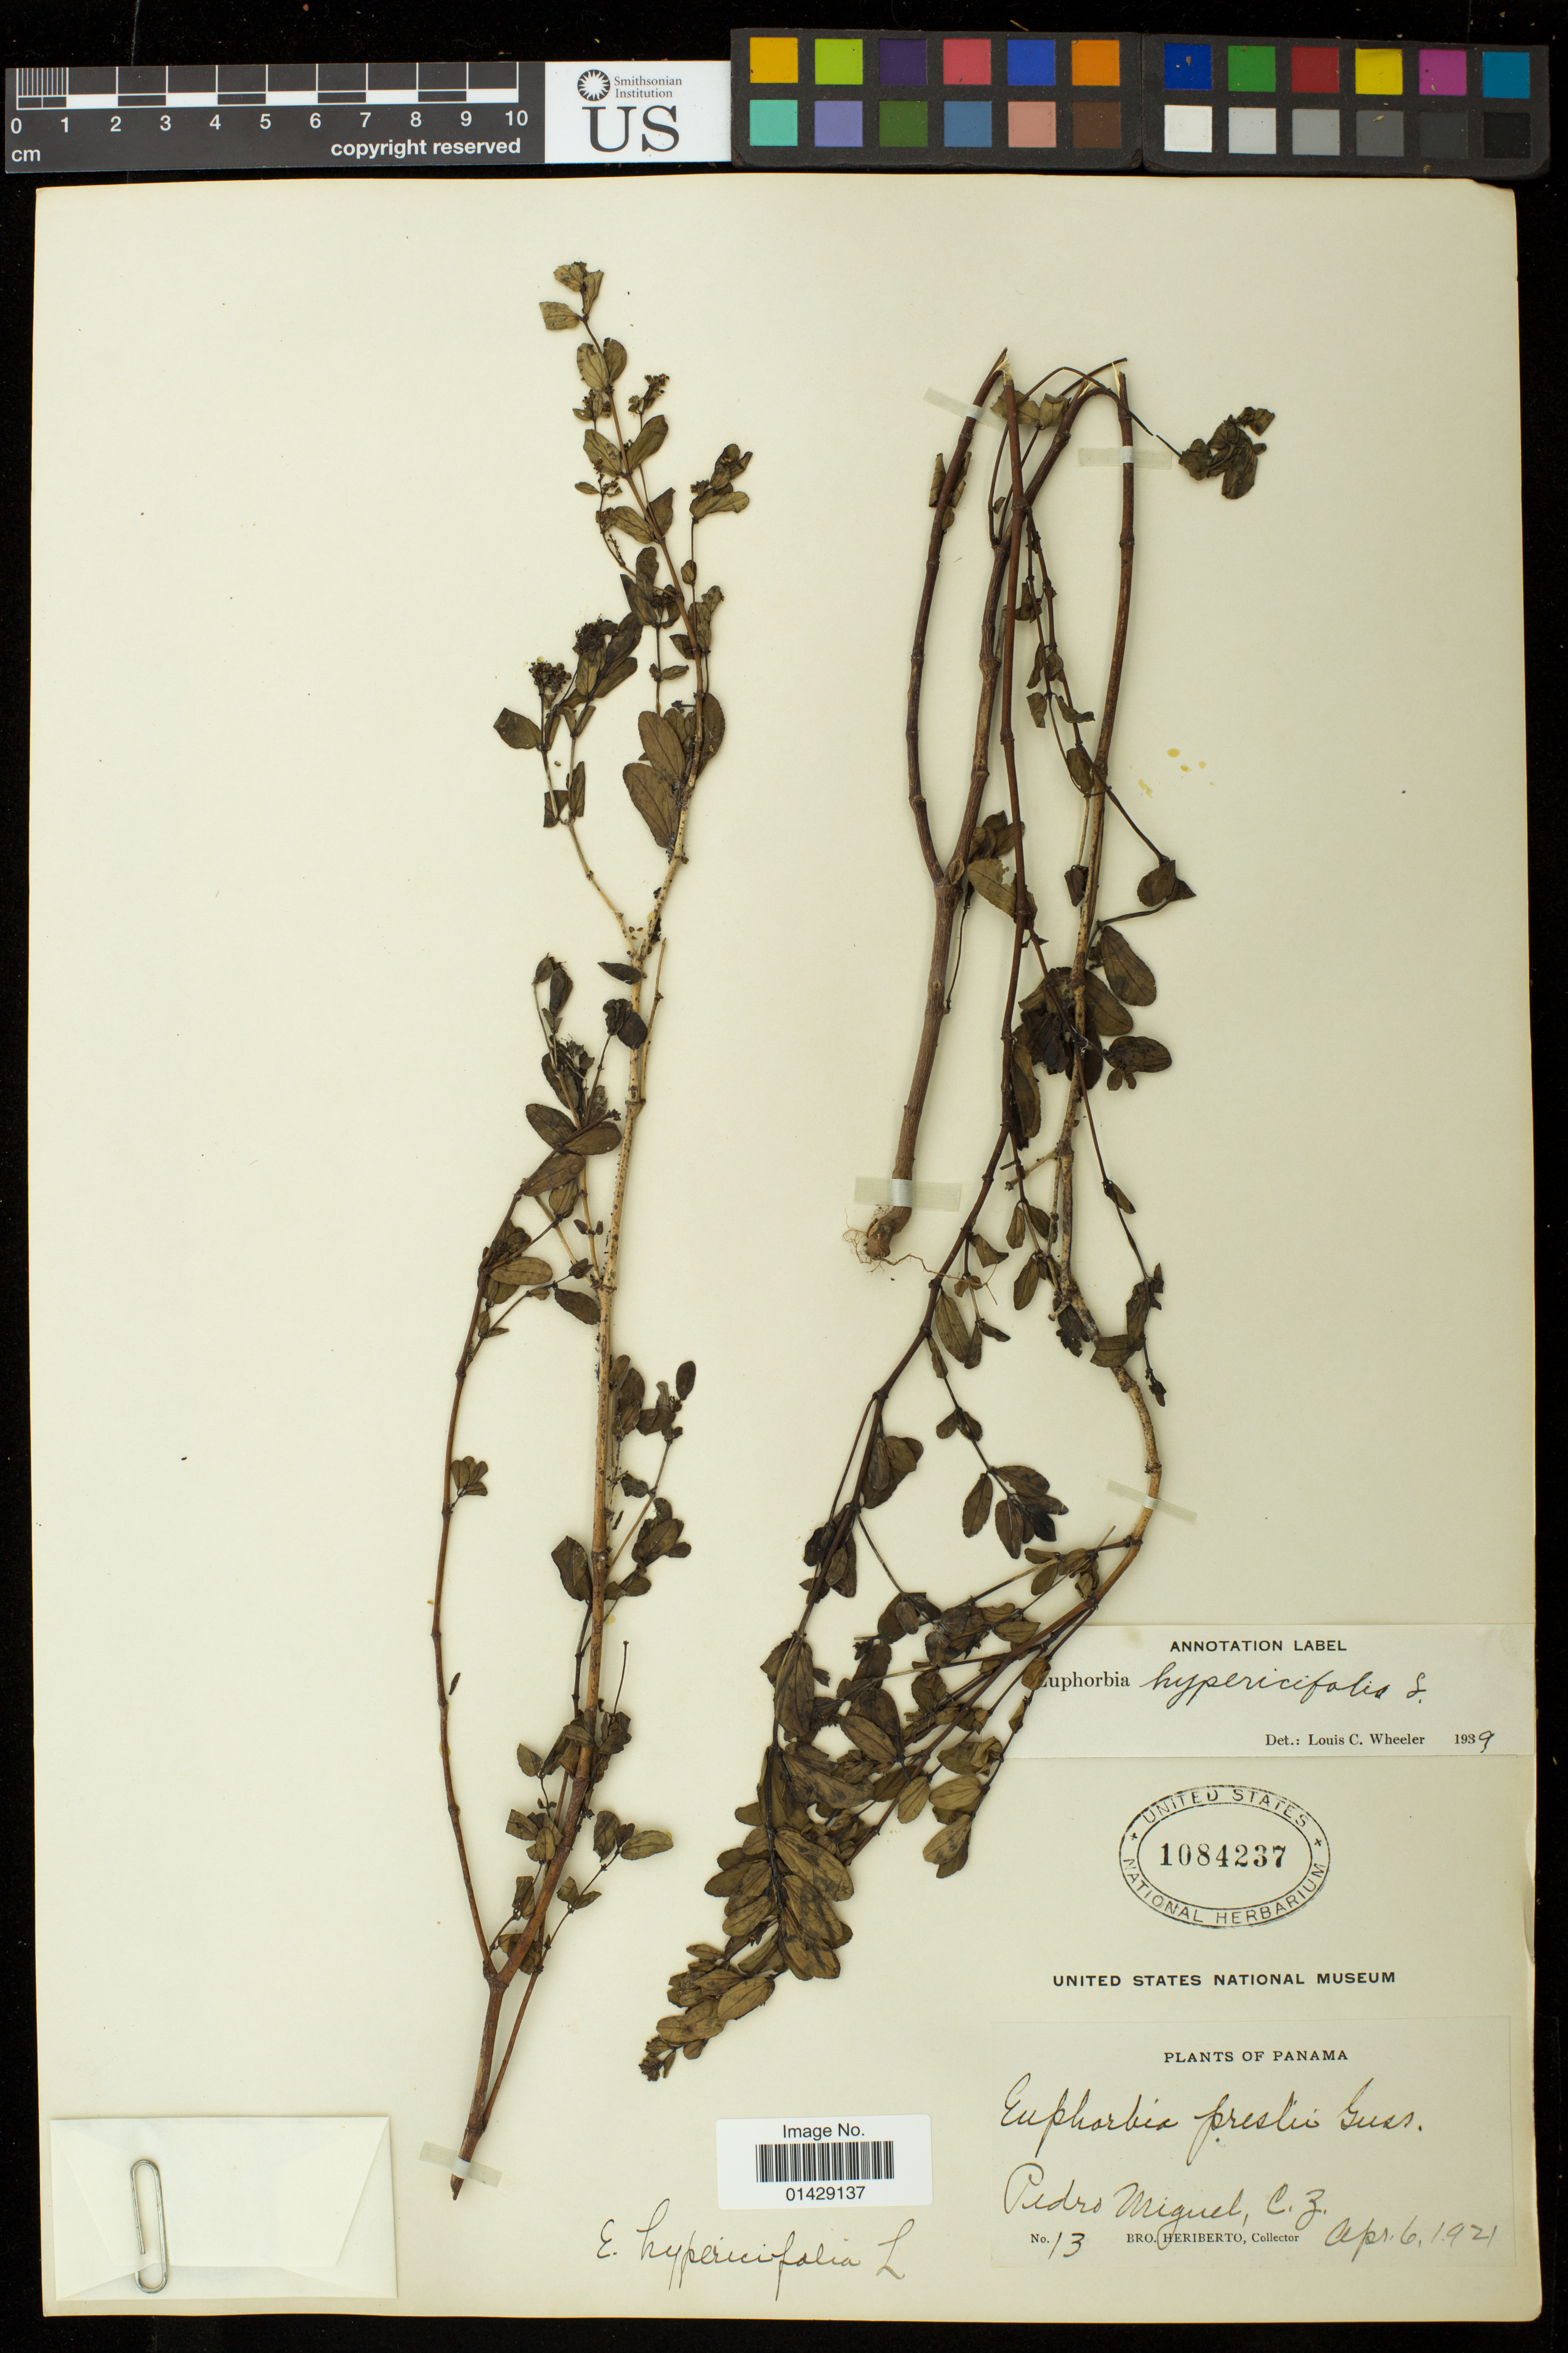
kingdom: Plantae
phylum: Tracheophyta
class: Magnoliopsida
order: Malpighiales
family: Euphorbiaceae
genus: Euphorbia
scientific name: Euphorbia hypericifolia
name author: L.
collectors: B. Heriberto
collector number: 13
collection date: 1921-04-06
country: Panama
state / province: Panamá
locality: Pedro Miguel, C.Z.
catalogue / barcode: US 1084237